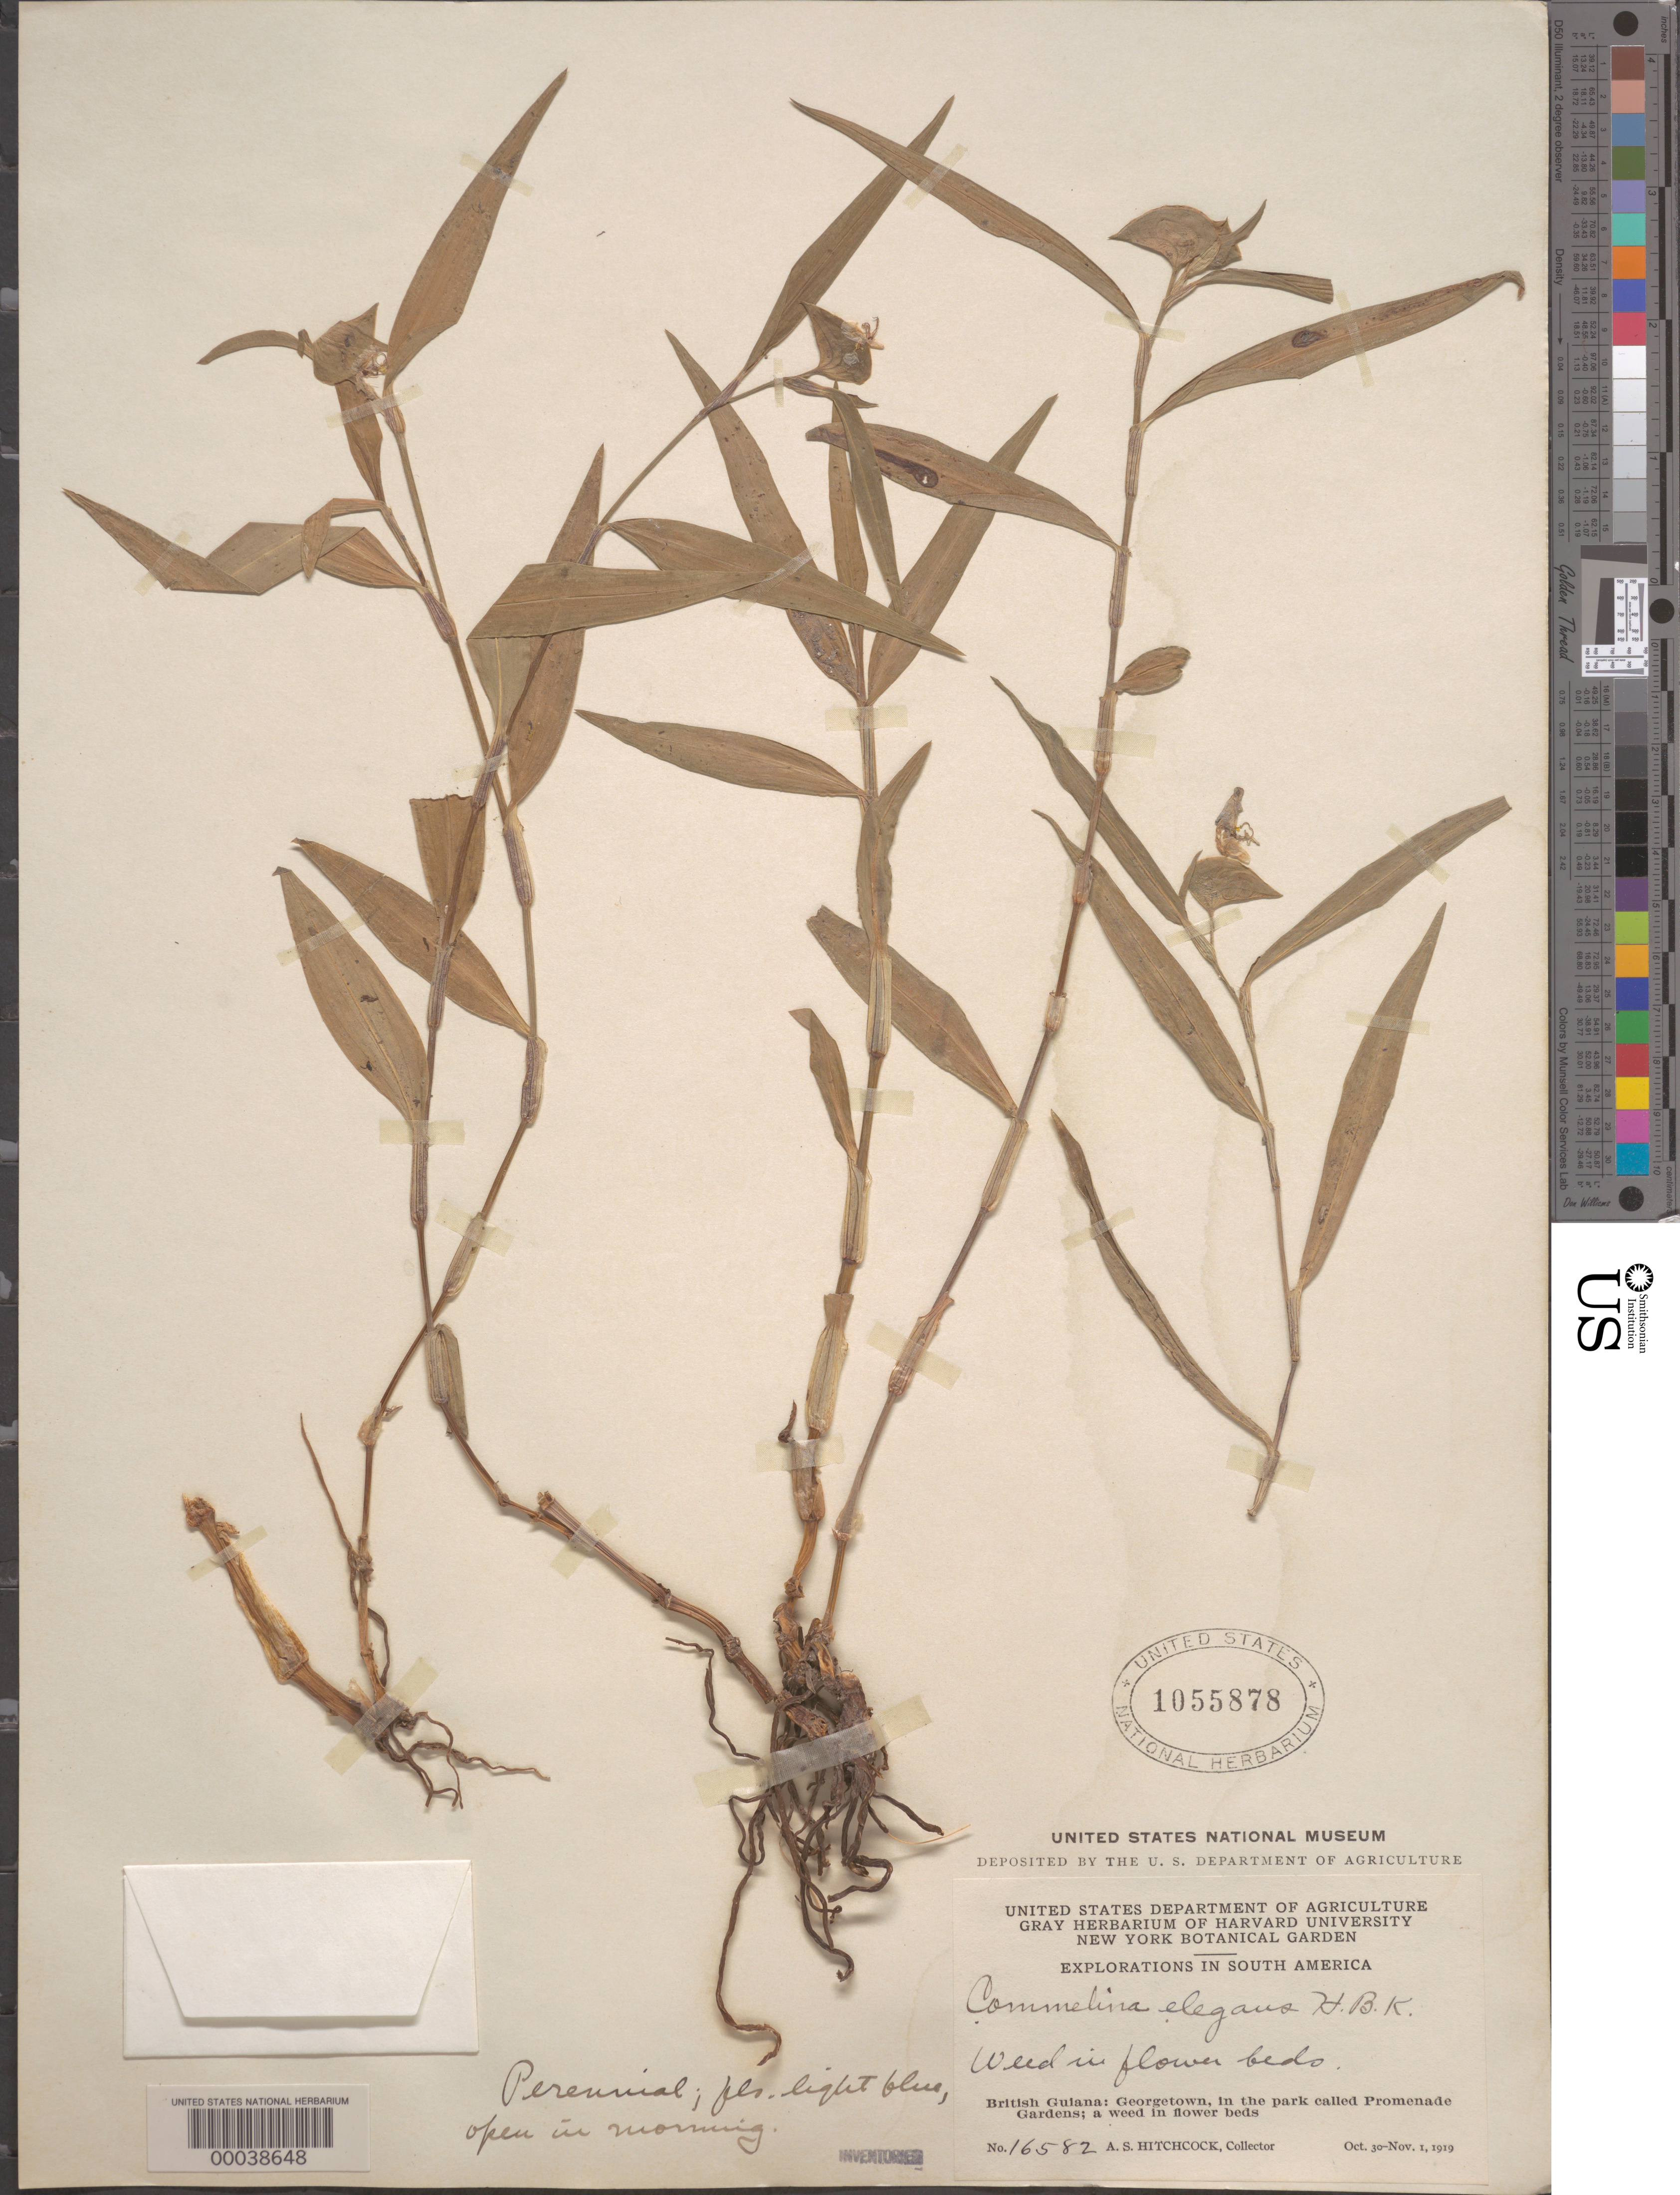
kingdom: Plantae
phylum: Tracheophyta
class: Liliopsida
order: Commelinales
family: Commelinaceae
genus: Commelina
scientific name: Commelina erecta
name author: L.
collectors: A. S. Hitchcock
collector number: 16582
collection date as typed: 30 Oct 1919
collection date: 1919-10-30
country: Guyana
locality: Georgetown; promenade gardens park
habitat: Flowerbed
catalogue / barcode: US 1055878